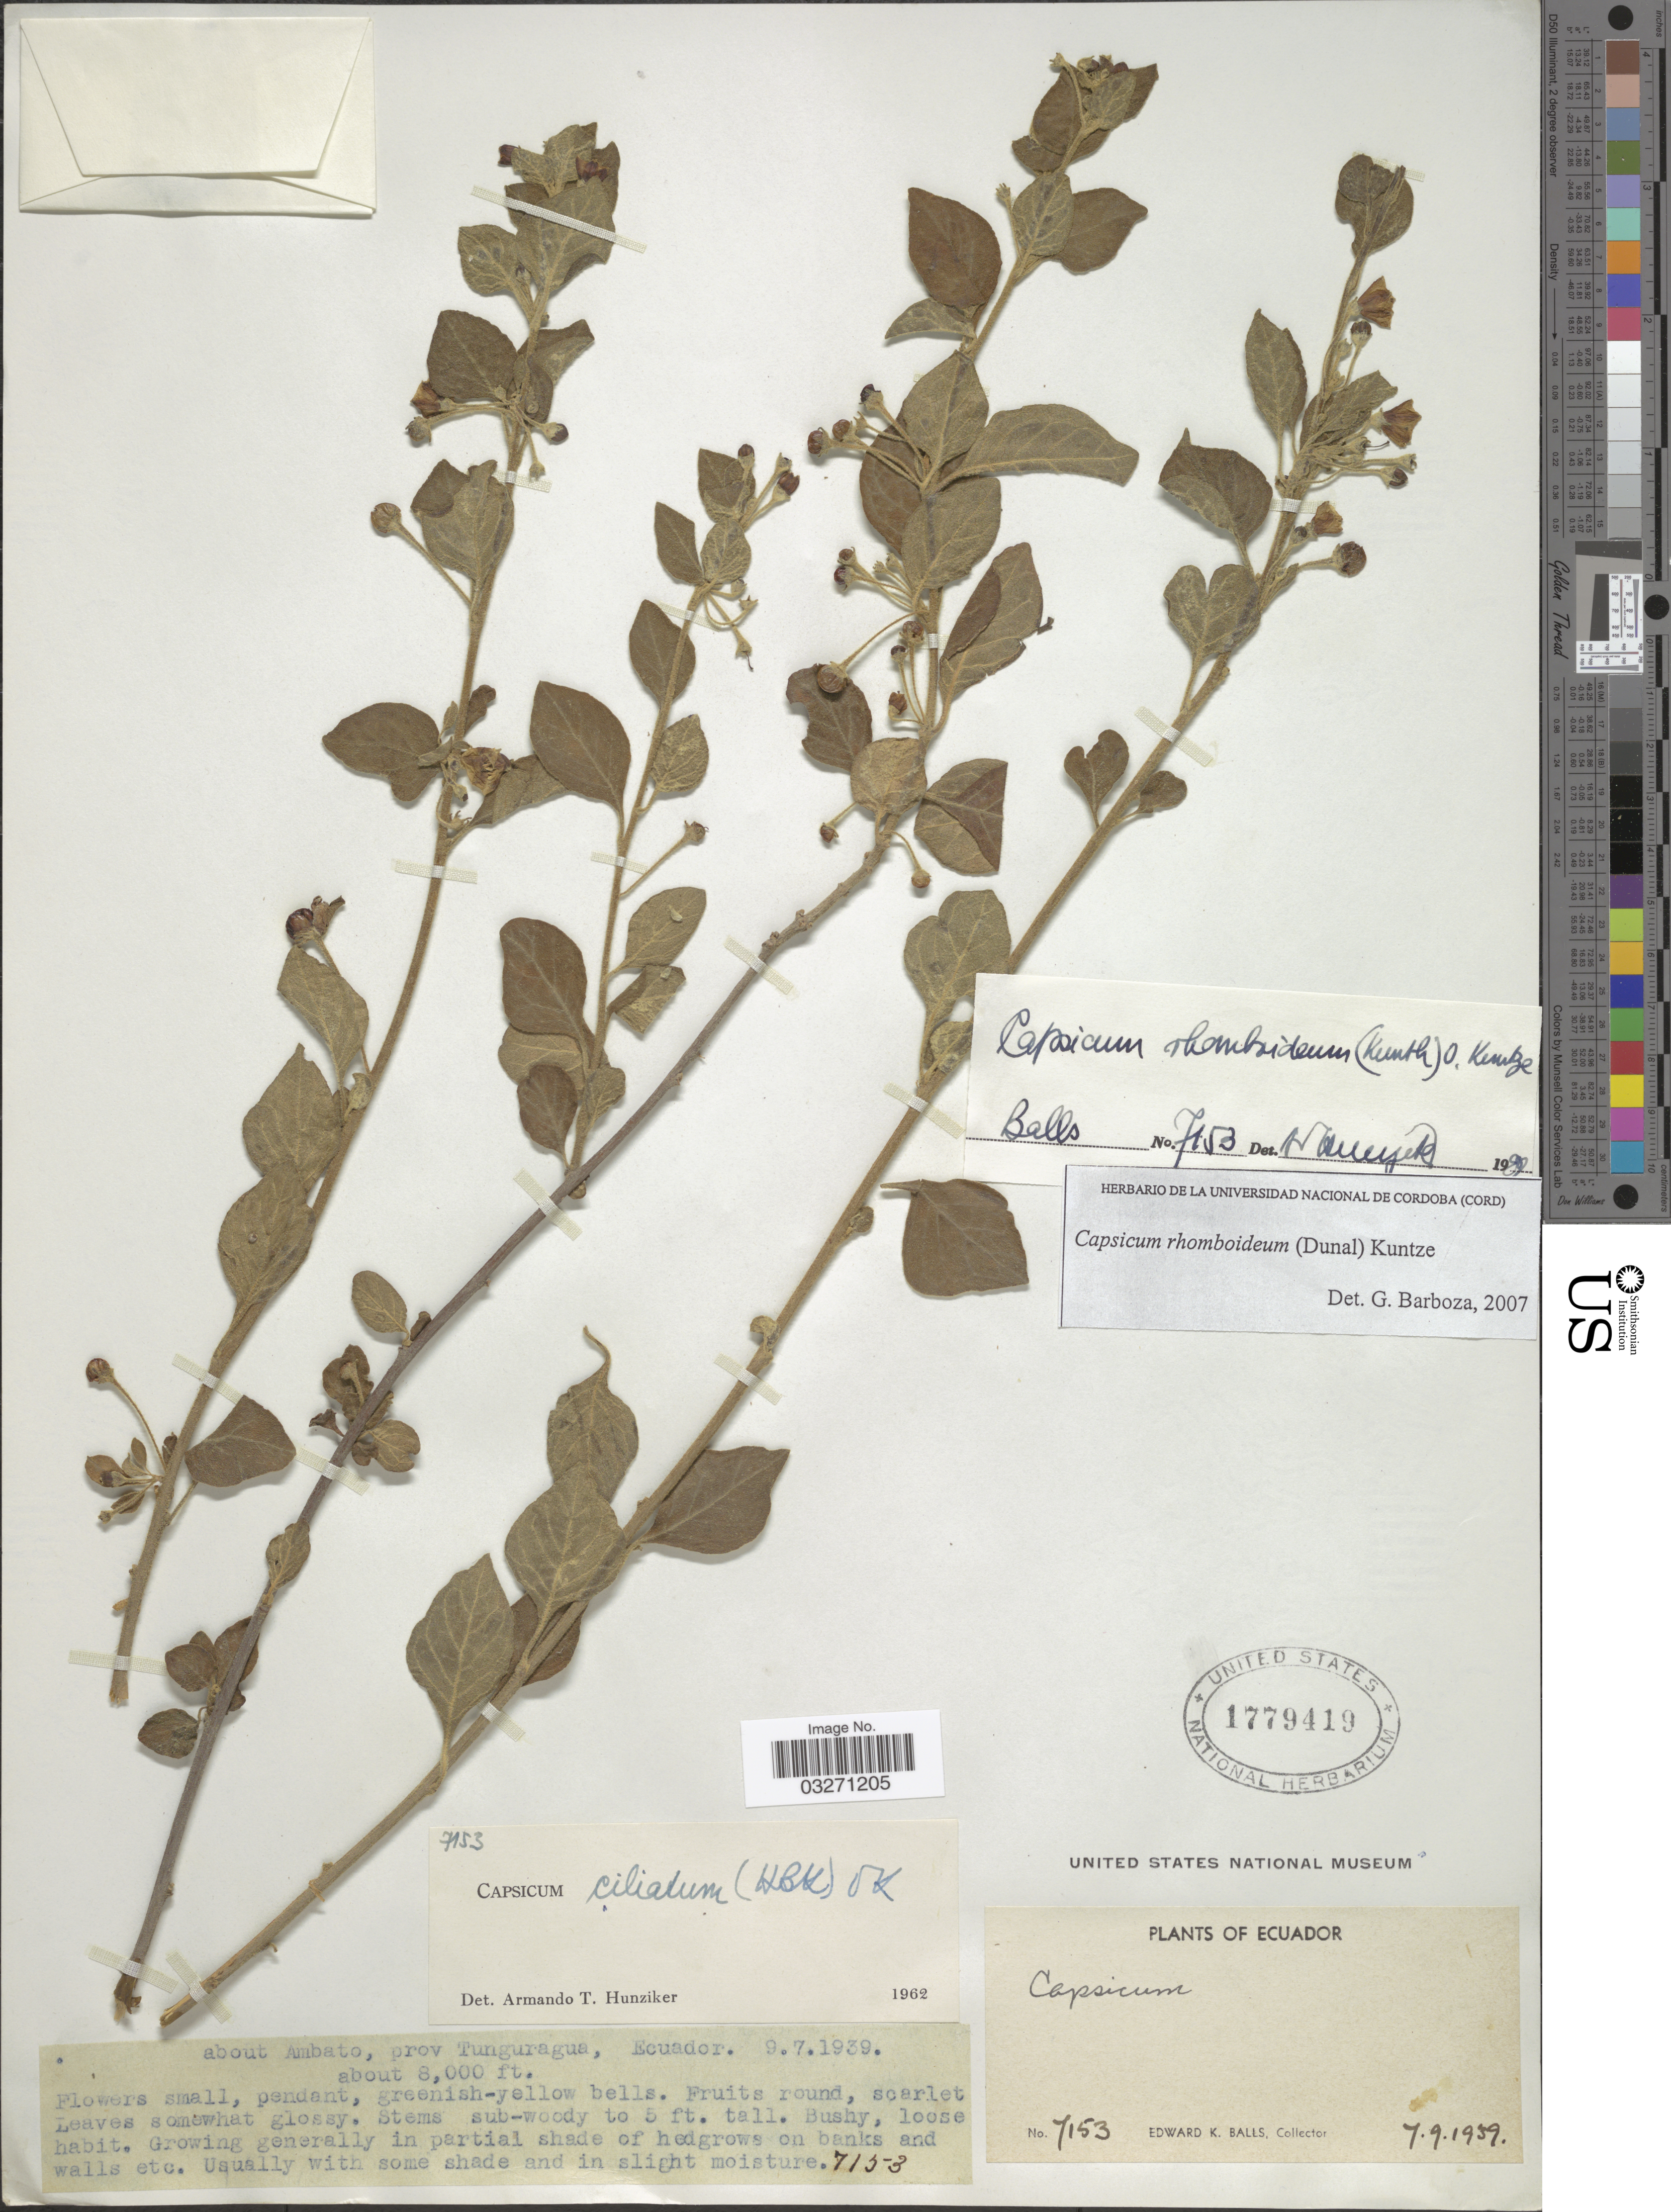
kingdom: Plantae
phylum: Tracheophyta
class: Magnoliopsida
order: Solanales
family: Solanaceae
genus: Capsicum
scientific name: Capsicum rhomboideum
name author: (Humb. & Bonpl. ex Dunal) Kuntze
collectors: E. K. Balls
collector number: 7153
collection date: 1959-09-07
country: Ecuador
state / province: Tungurahua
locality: About Ambato, prov. Tunguragua.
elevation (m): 2438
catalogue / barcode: US 1779419